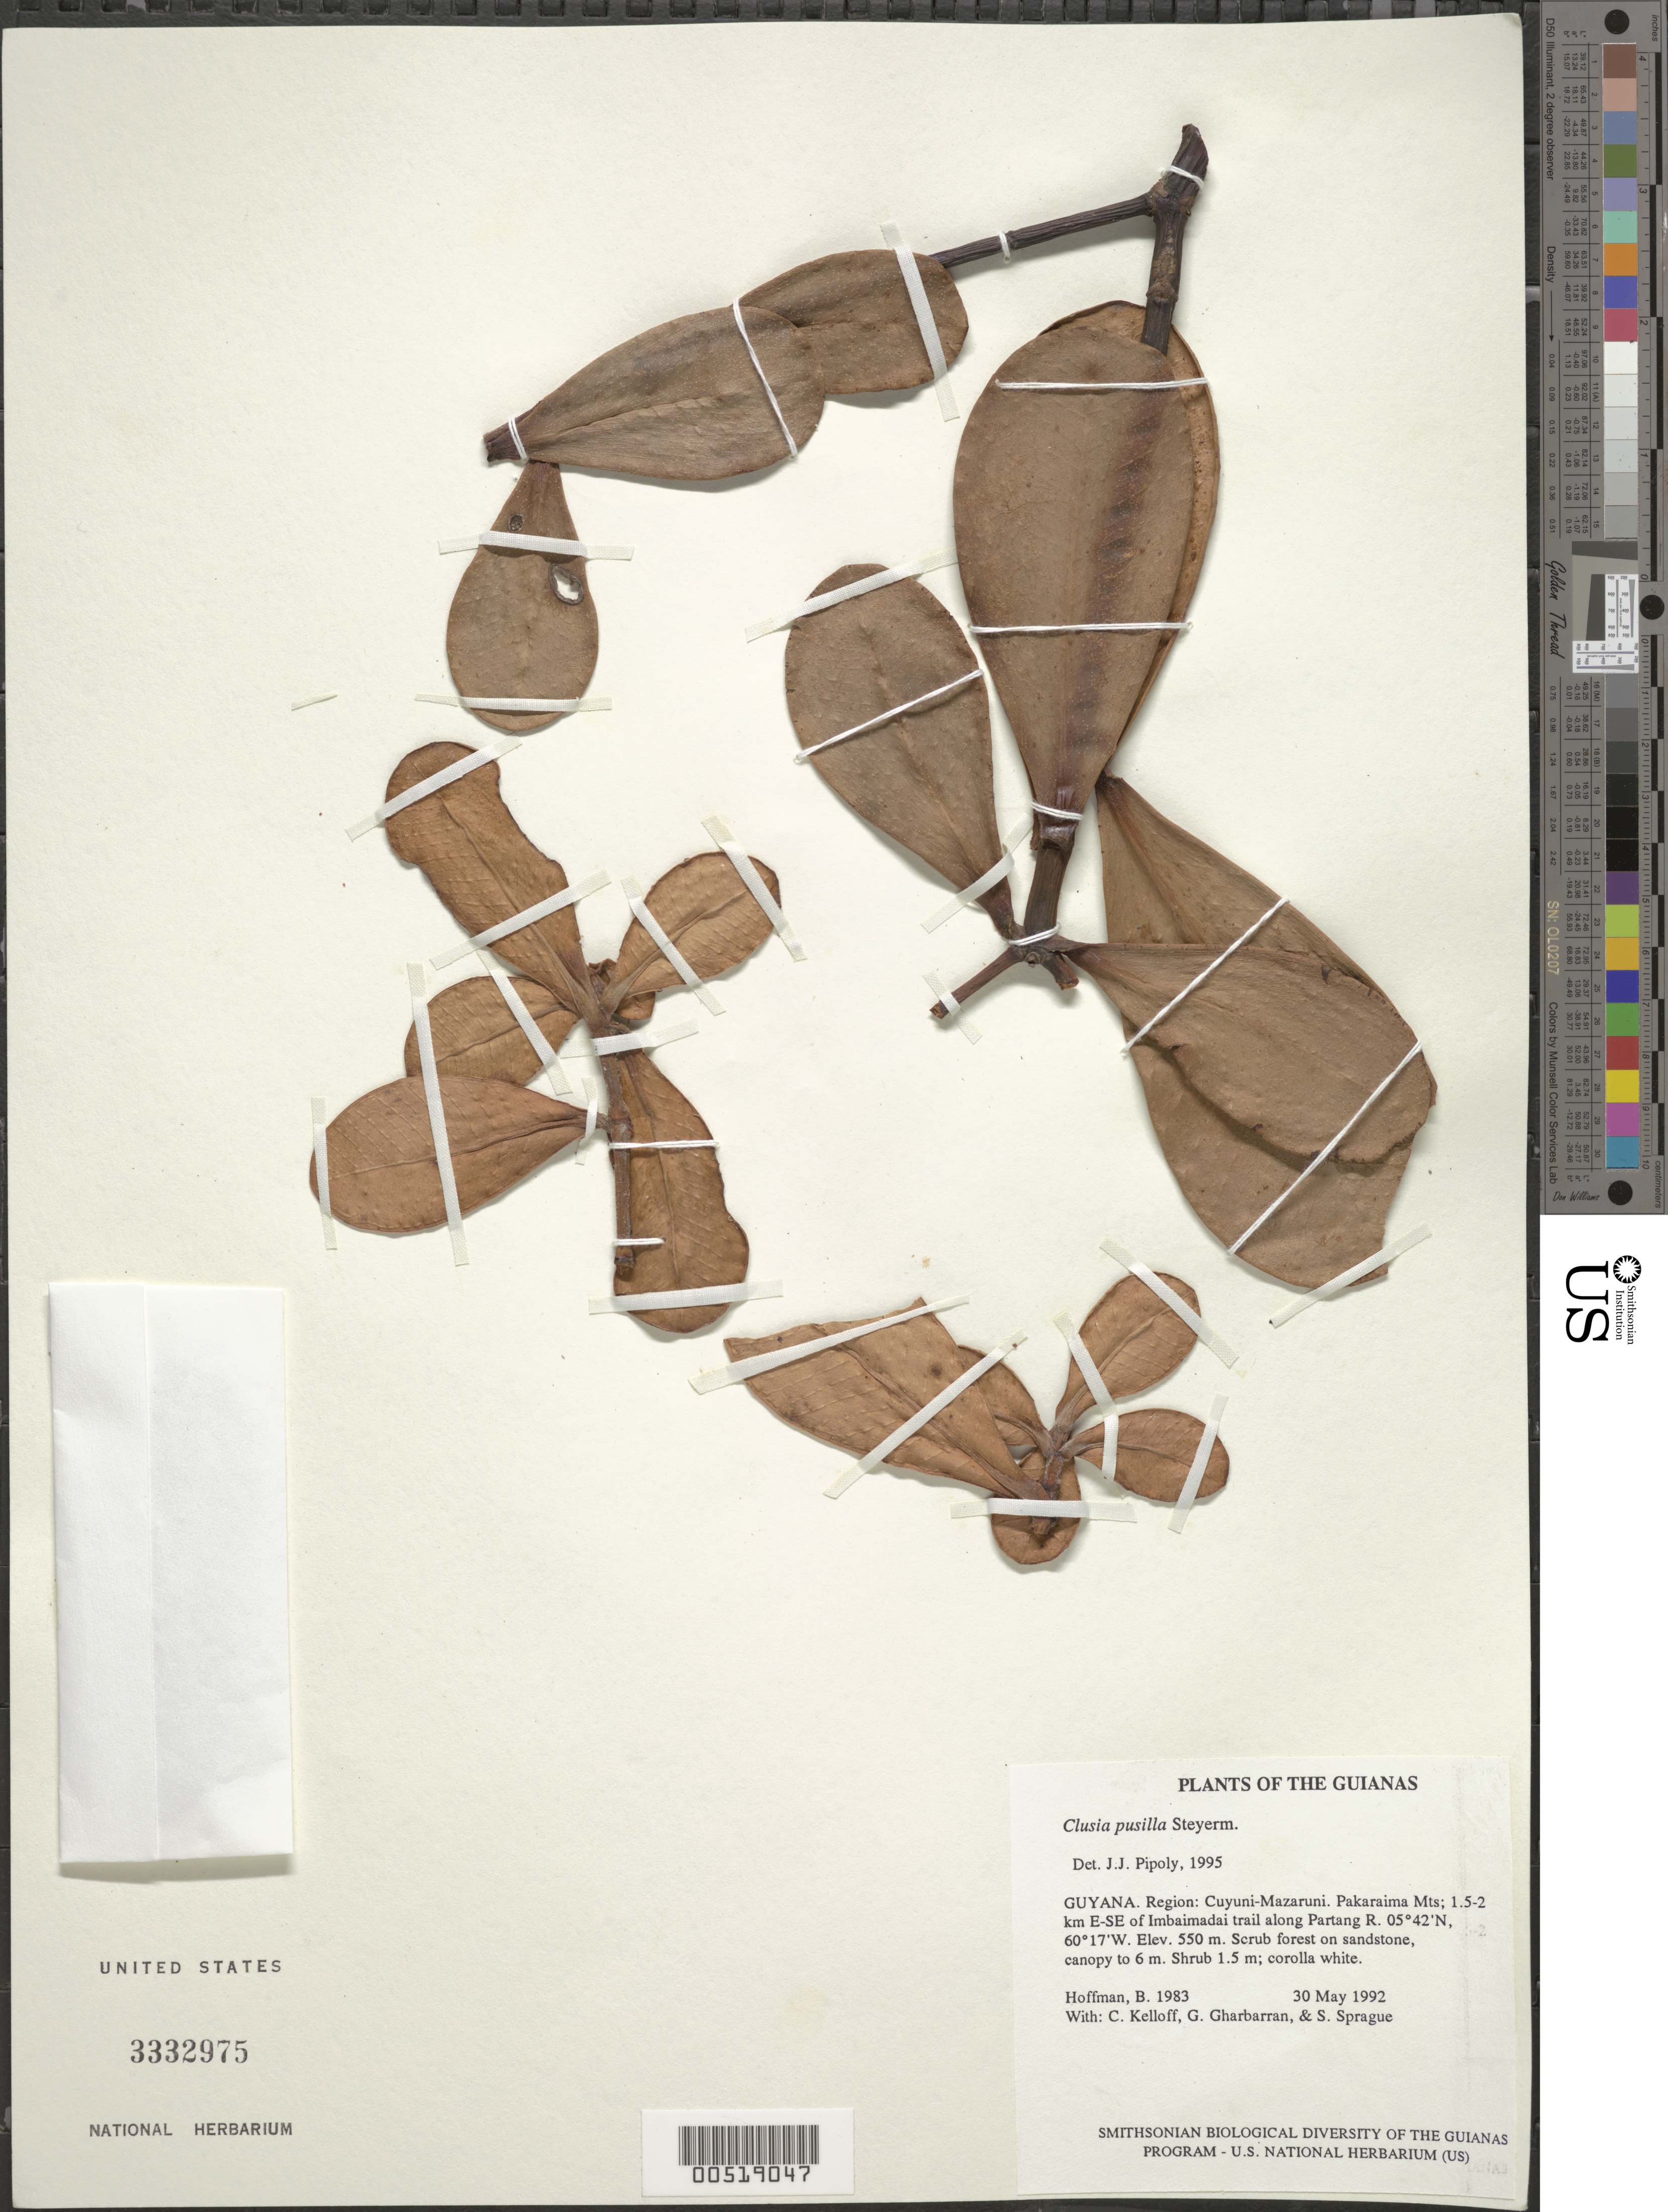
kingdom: Plantae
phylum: Tracheophyta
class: Magnoliopsida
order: Malpighiales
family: Clusiaceae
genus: Clusia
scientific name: Clusia pusilla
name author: Steyerm.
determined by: Pipoly, J. J., III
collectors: B. Hoffman, C. L. Kelloff, G. Gharbarran & S. Sprague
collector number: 1983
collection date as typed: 30 May 1992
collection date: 1992-05-30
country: Guyana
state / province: Cuyuni-Mazaruni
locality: Pakaraima Mts; 1.5-2 km ESE of Imbaimadai trail along Partang River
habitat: Scrub forest on sandstone, canopy to 6 m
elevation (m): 550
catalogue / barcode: US 3332975